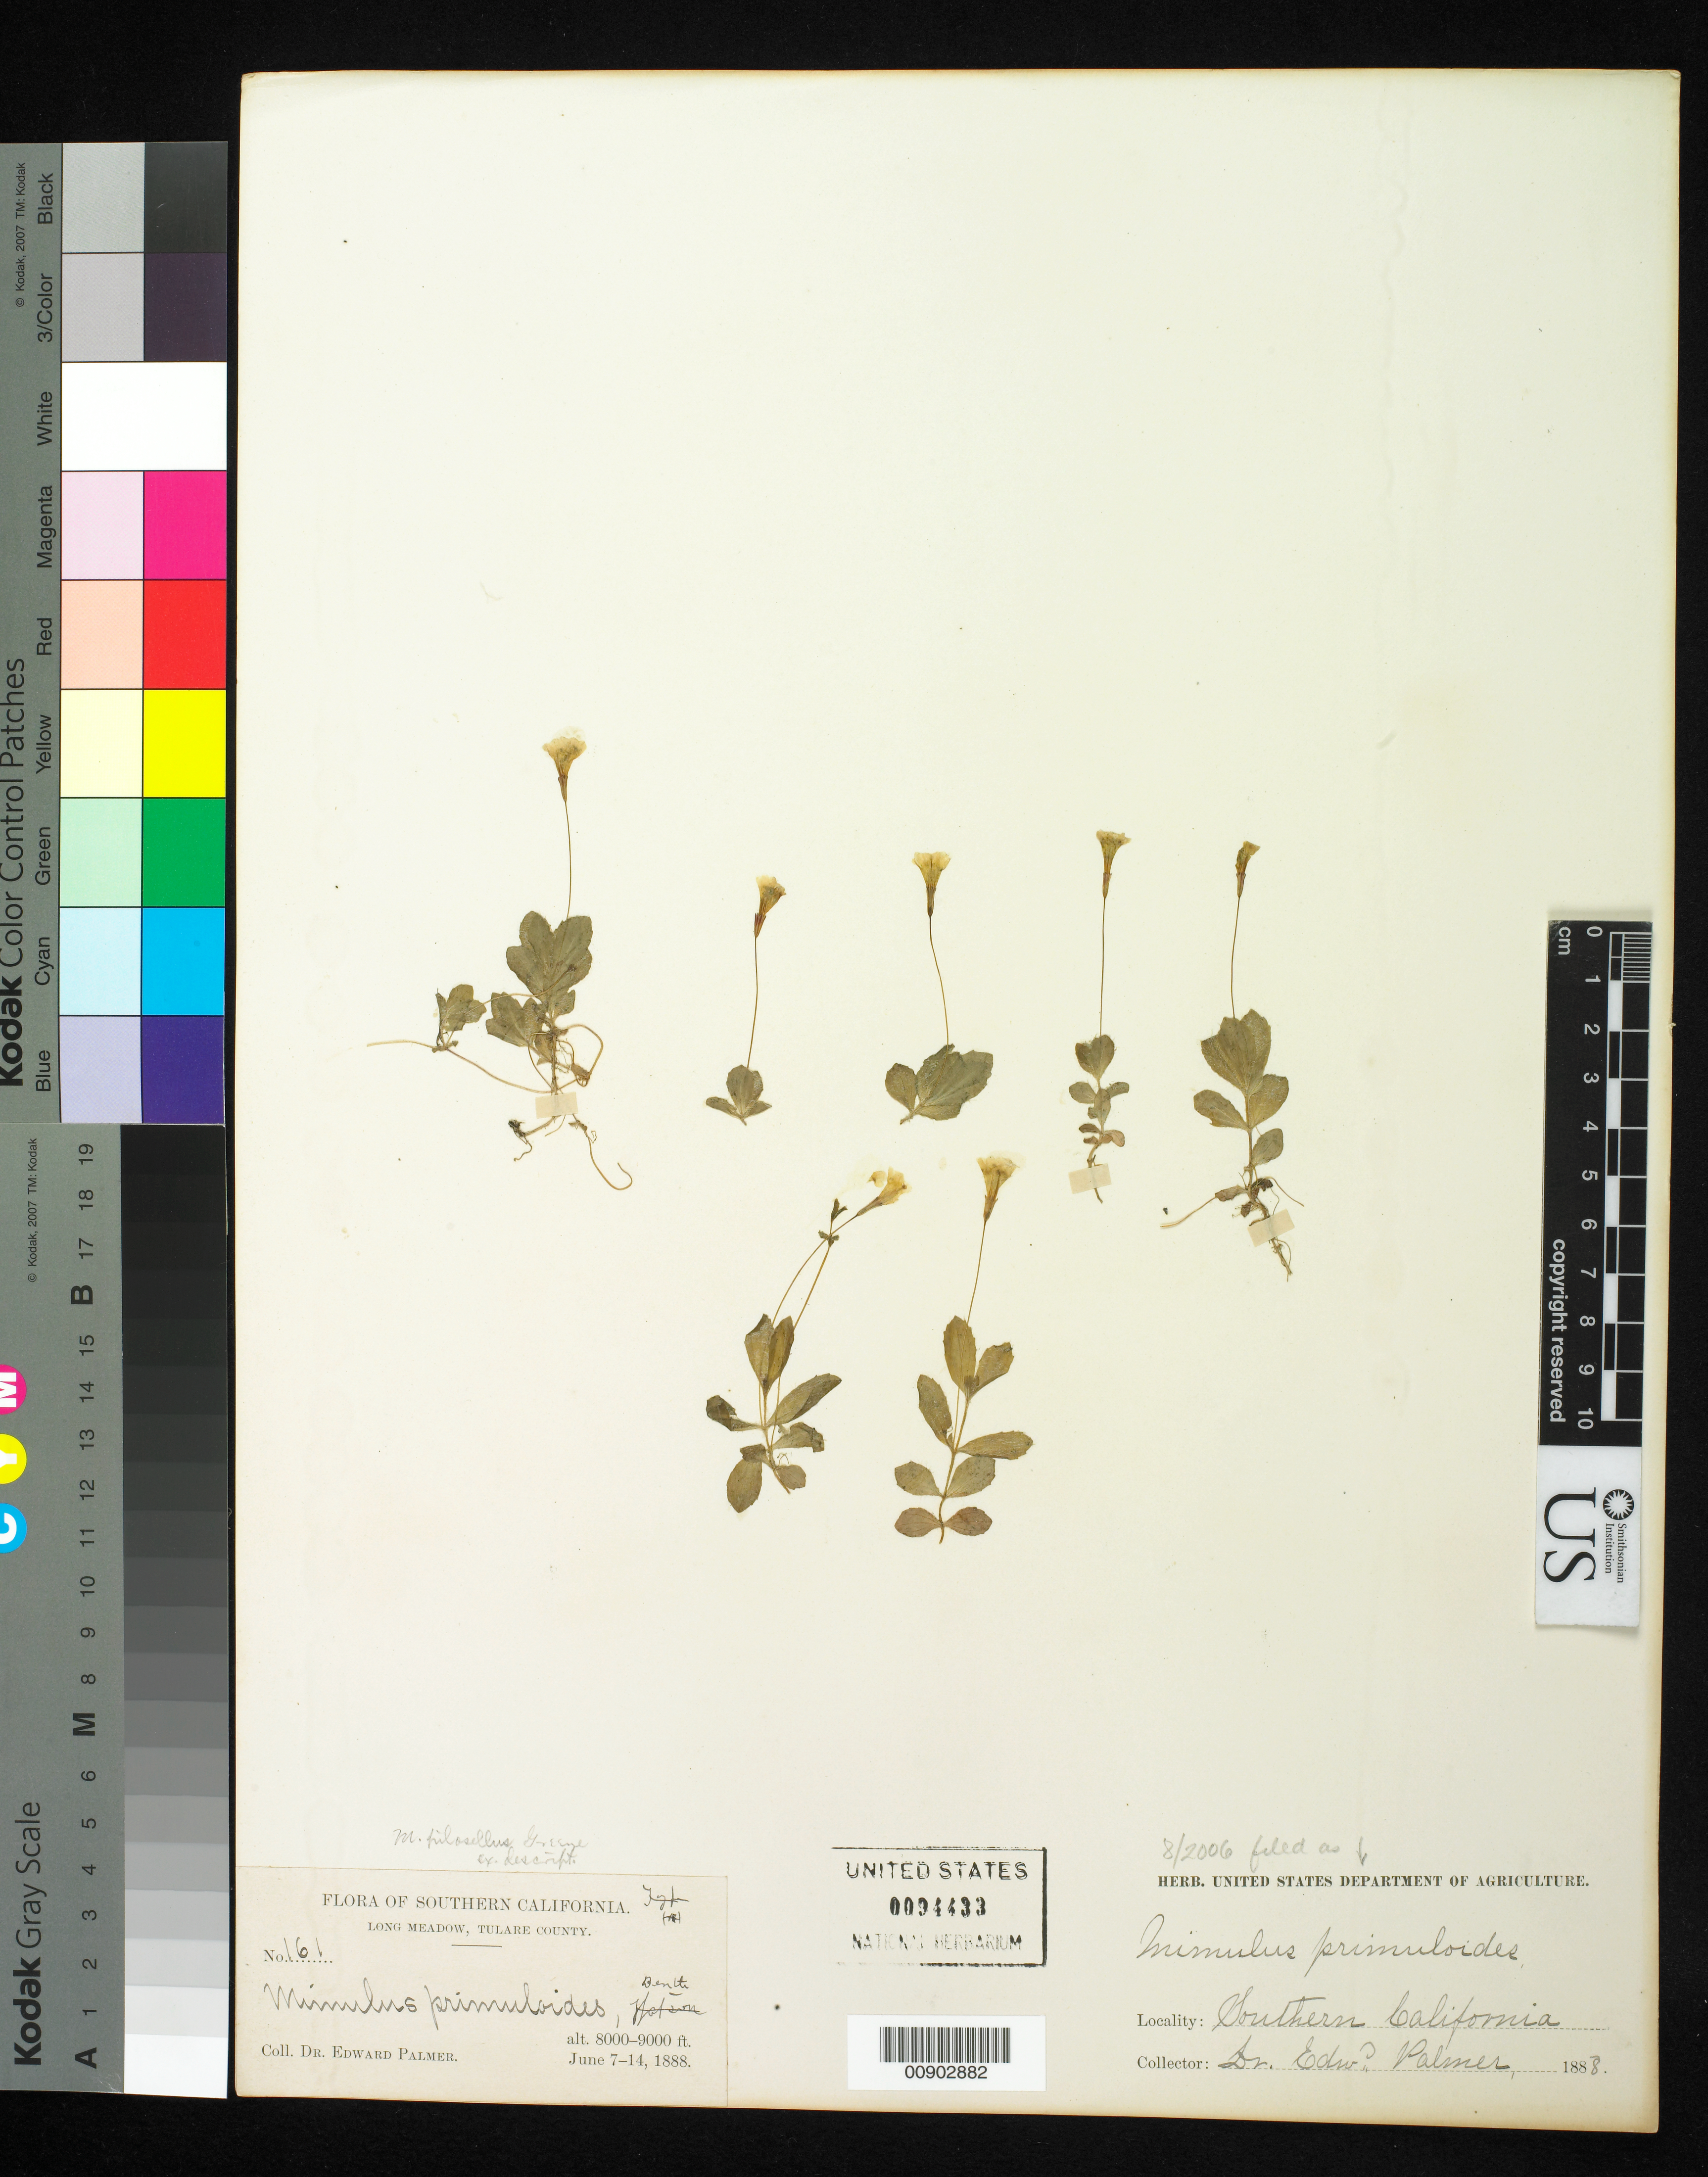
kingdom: Plantae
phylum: Tracheophyta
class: Magnoliopsida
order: Lamiales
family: Phrymaceae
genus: Mimulus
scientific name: Mimulus primuloides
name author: Benth.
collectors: E. Palmer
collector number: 161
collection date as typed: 07 Jun 1888 to 14 Jun 1888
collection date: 1888-06-07/1888-06-14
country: United States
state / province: California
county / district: Tulare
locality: Long Meadow, Tulare County, California.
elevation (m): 2438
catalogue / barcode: US 94433